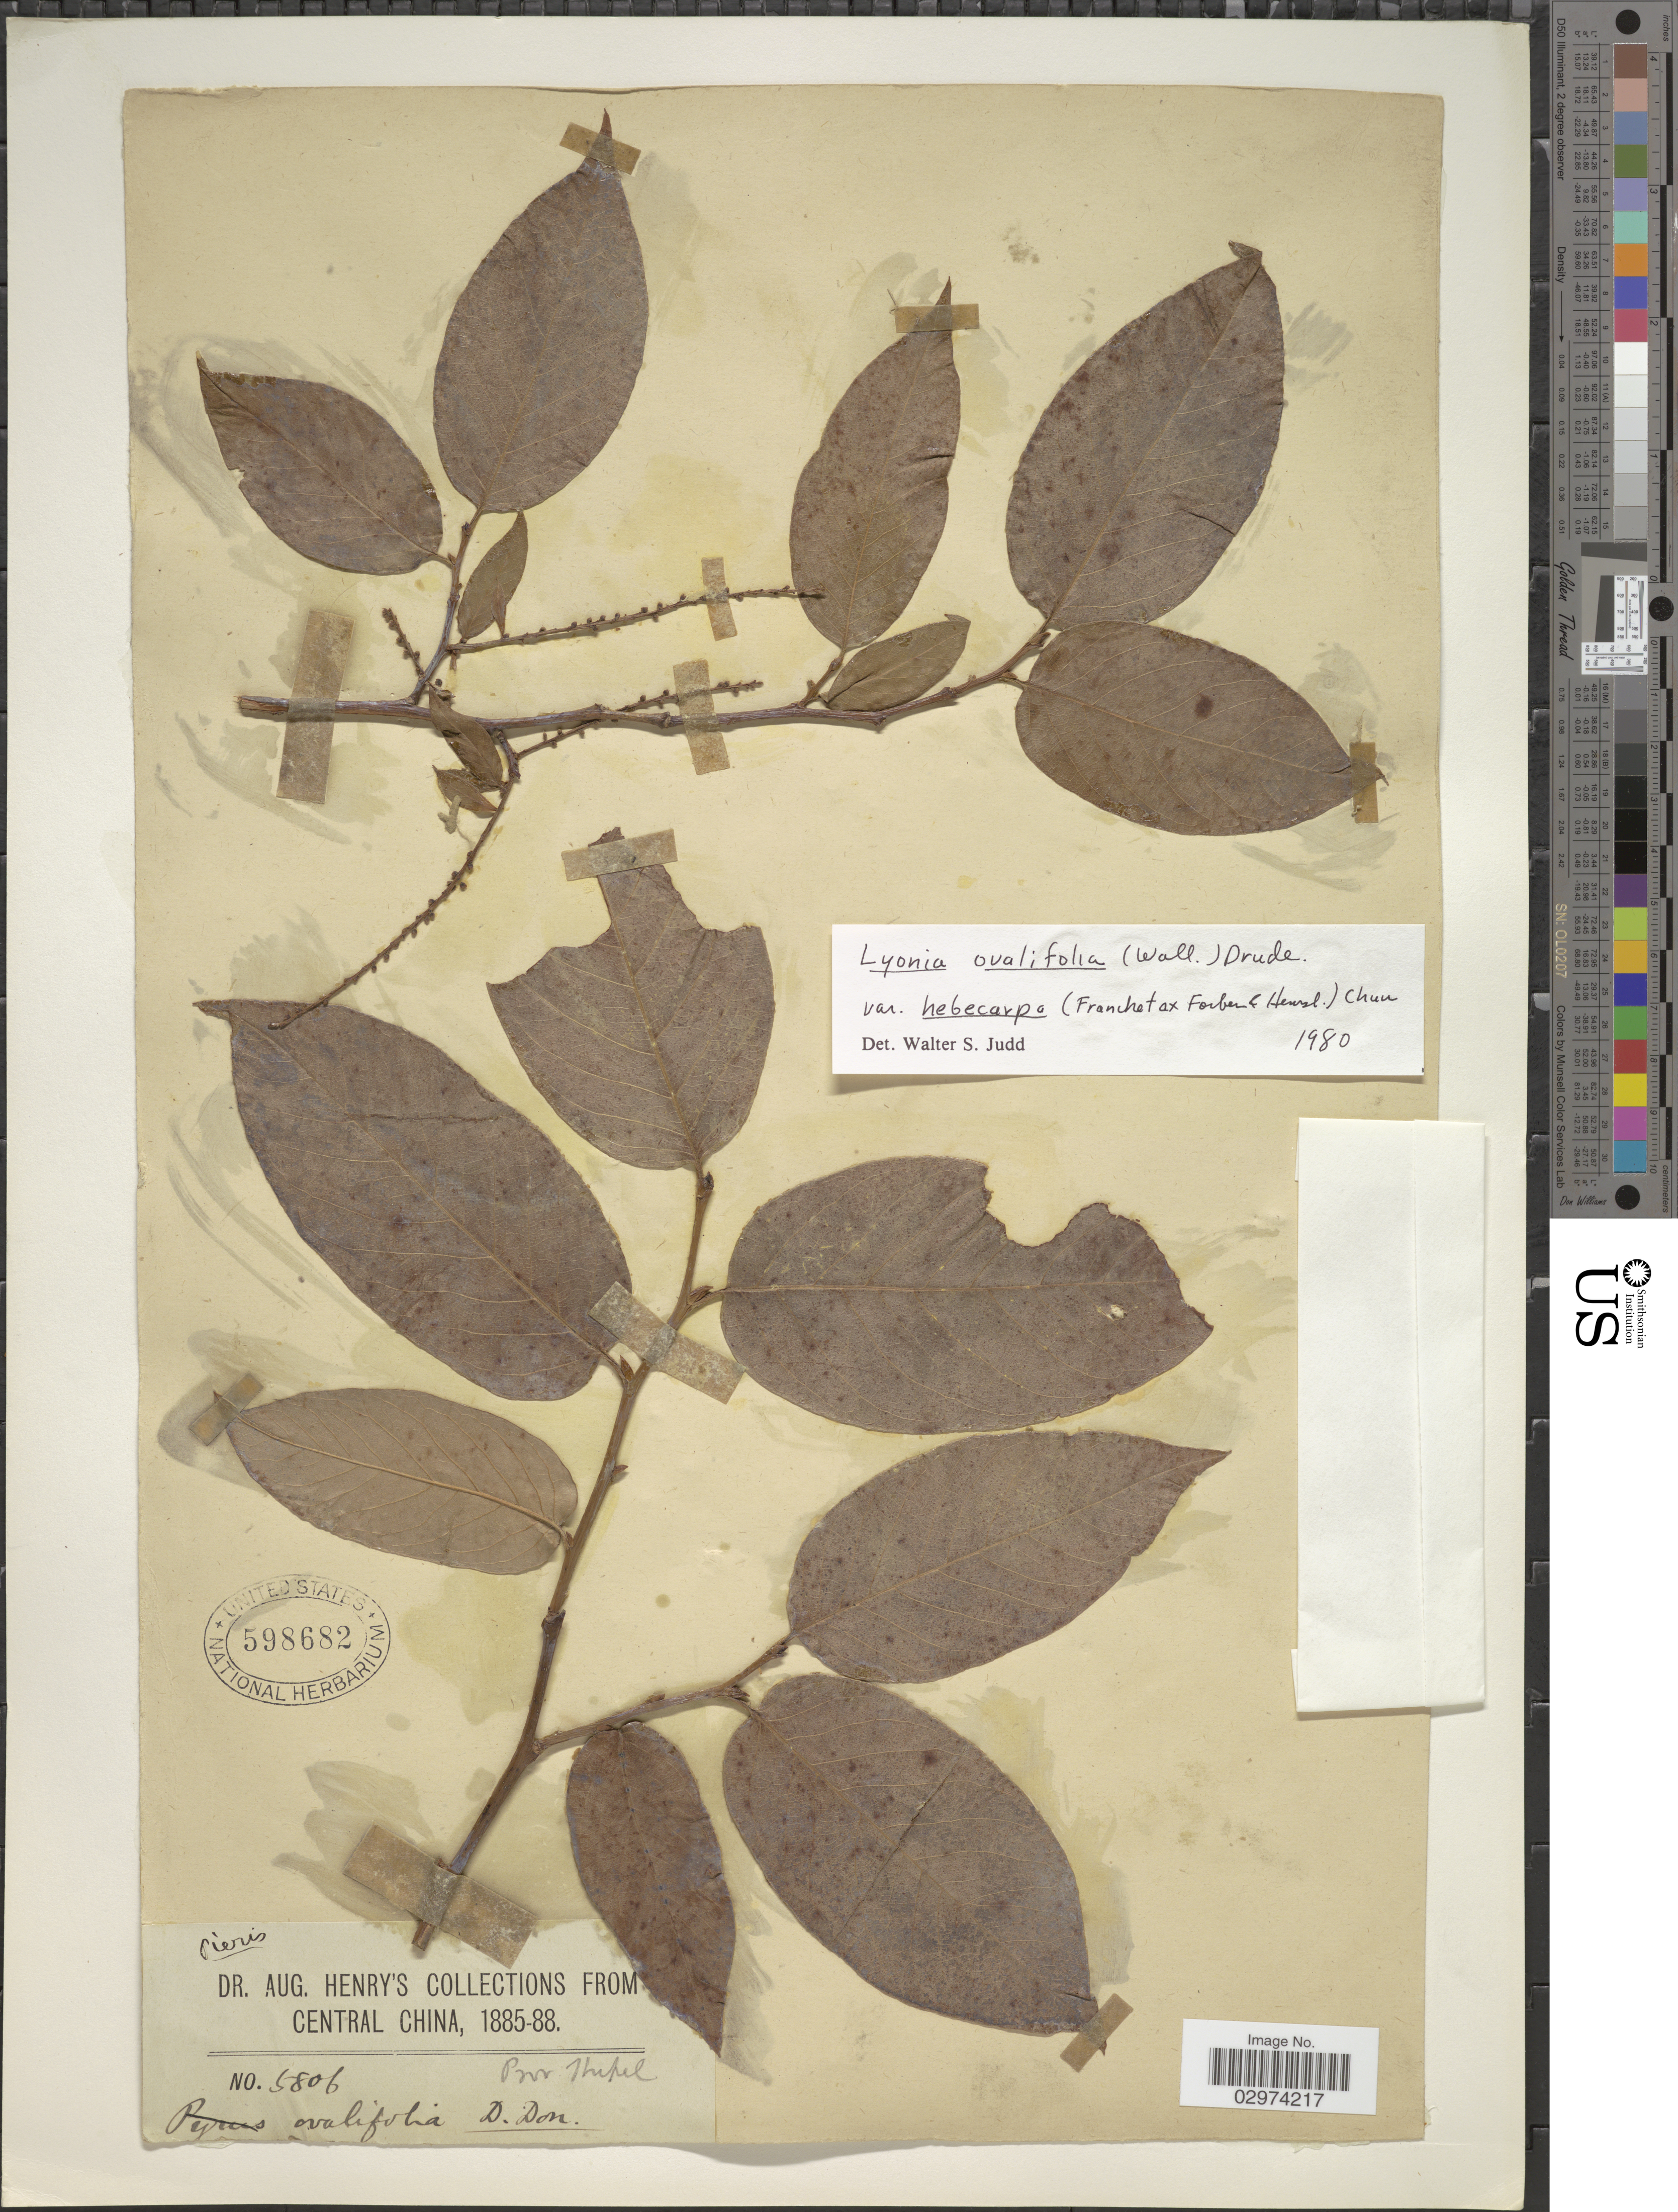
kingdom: Plantae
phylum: Tracheophyta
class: Magnoliopsida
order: Ericales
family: Ericaceae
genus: Lyonia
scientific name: Lyonia ovalifolia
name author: (Wall.) Drude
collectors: A. Henry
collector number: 5806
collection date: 1885/1888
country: China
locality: Central China.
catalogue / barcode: US 598682